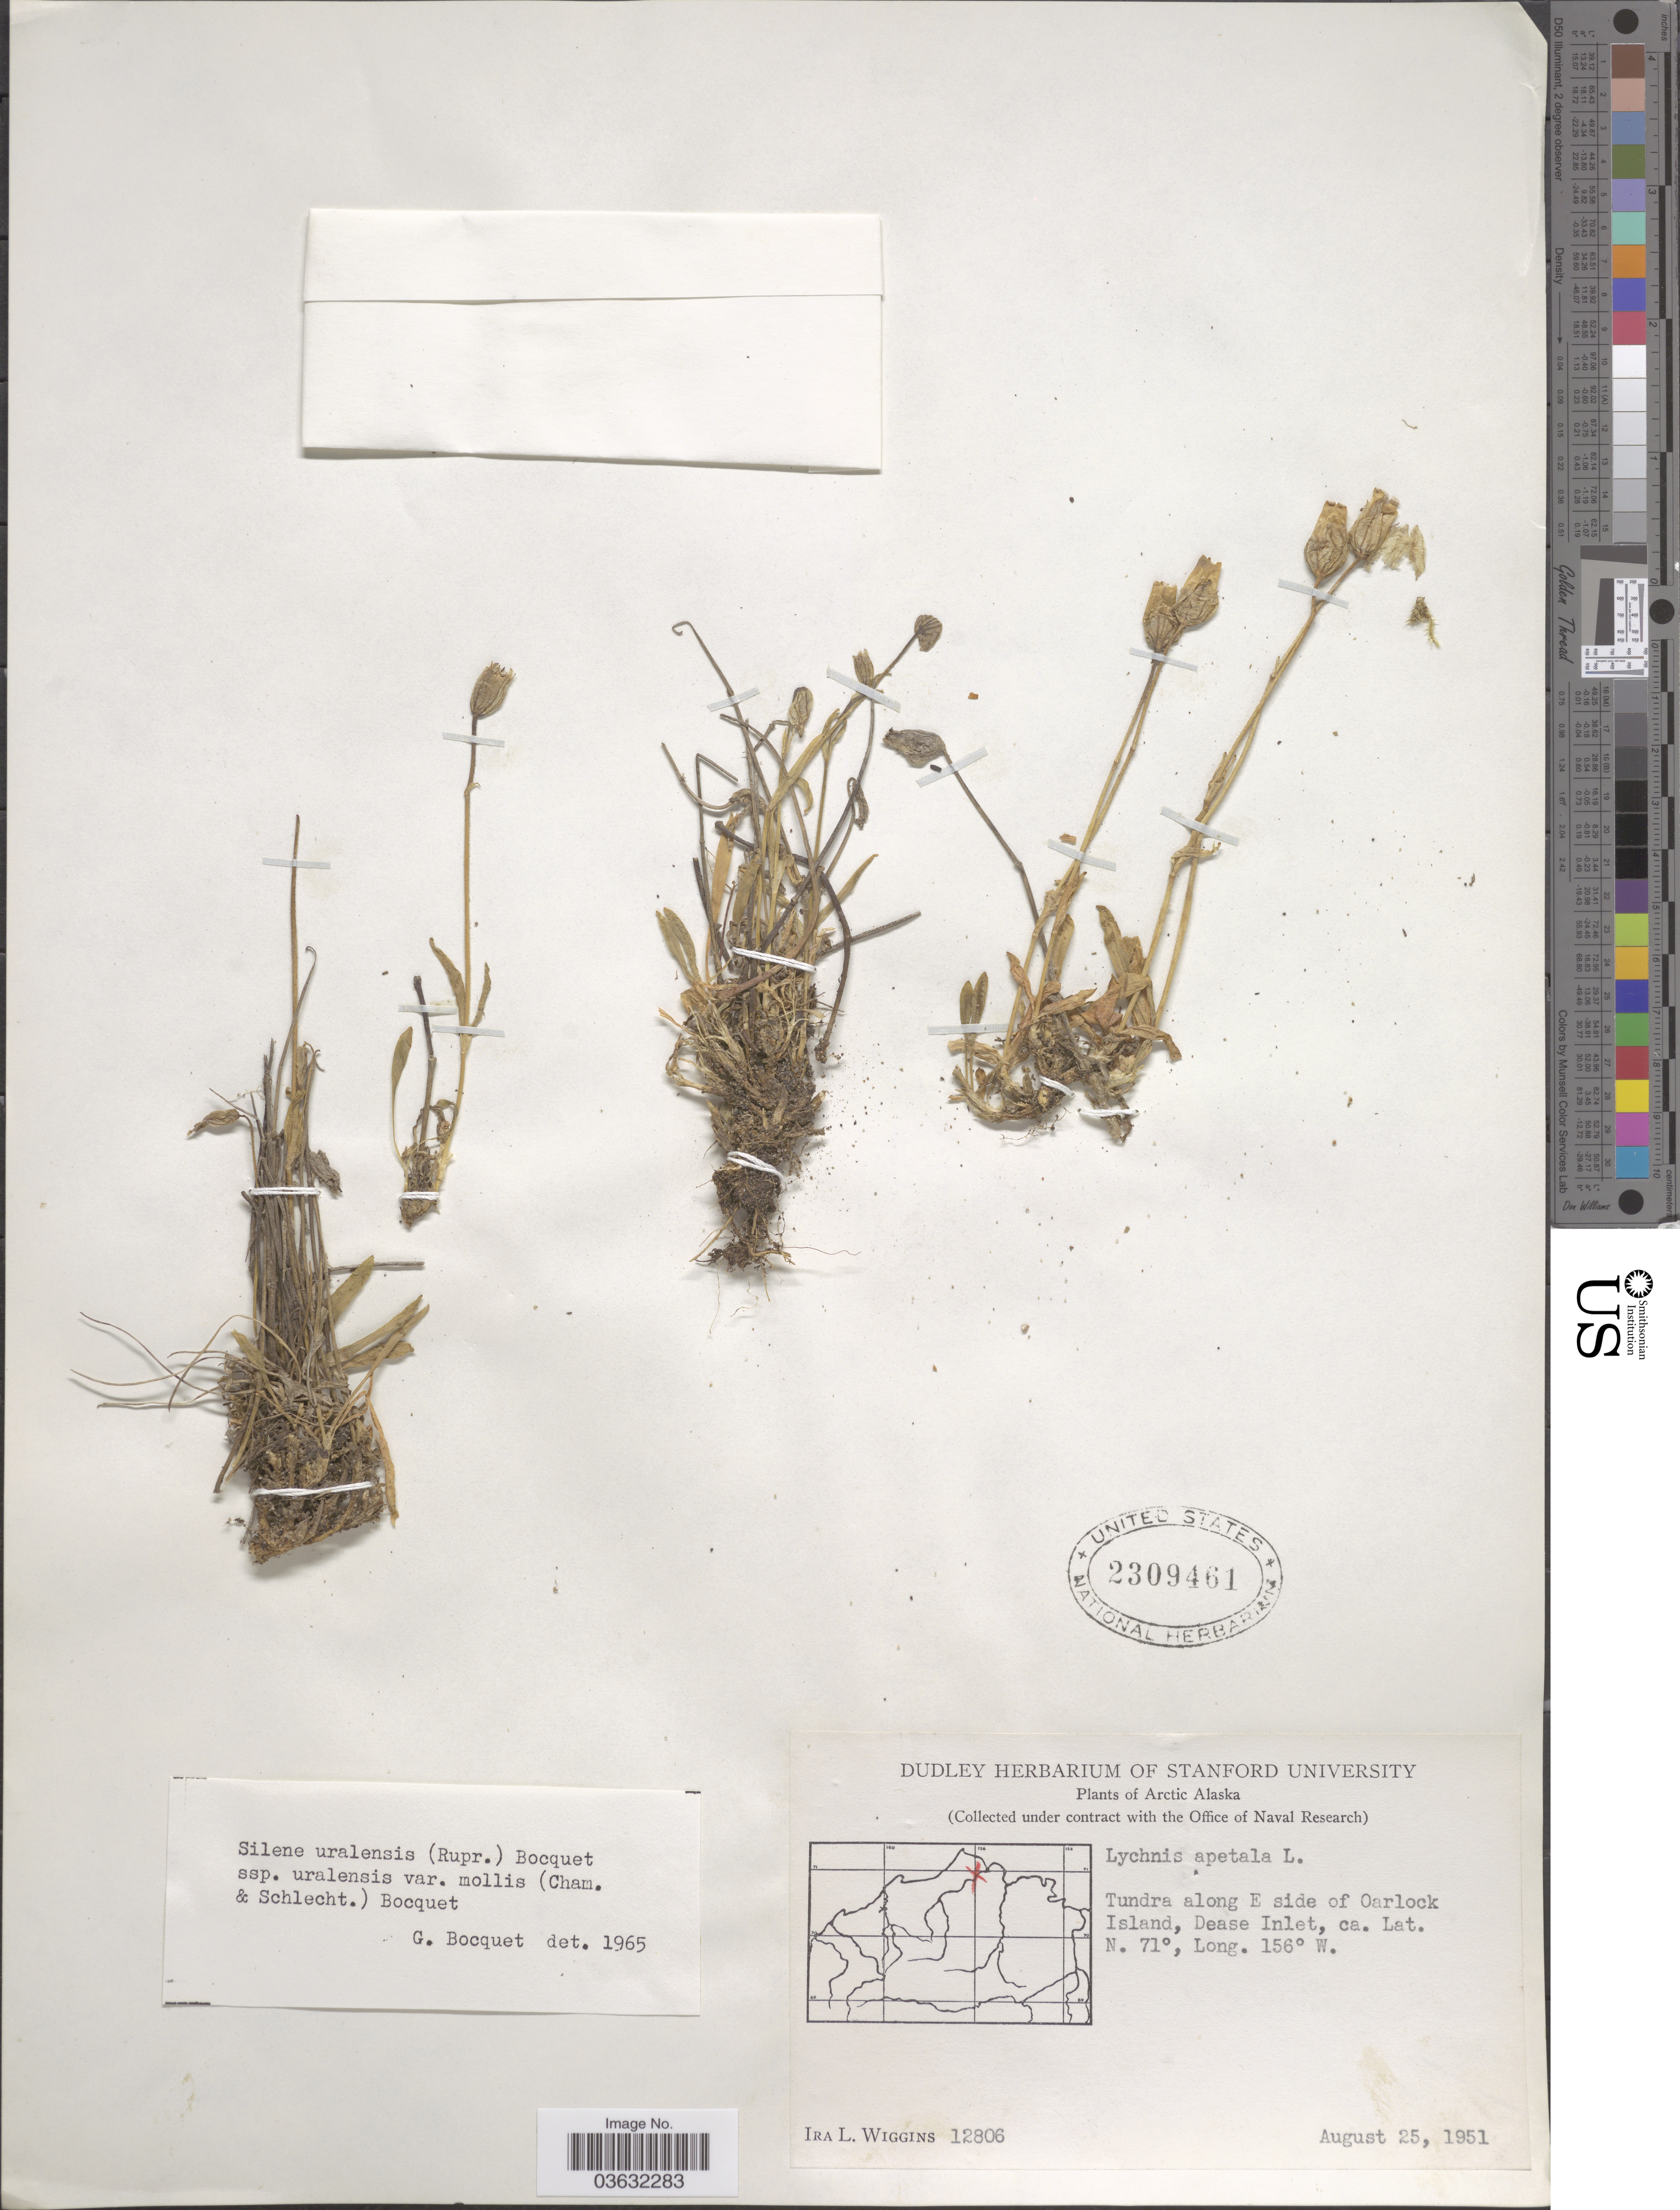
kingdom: Plantae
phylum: Tracheophyta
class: Magnoliopsida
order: Caryophyllales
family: Caryophyllaceae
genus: Silene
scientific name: Silene uralensis var. mollis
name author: (Cham. & Schltdl.) Bocquet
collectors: I. L. Wiggins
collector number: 12806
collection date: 1951-08-25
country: United States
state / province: Alaska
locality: Arctic Alaska. Tundra along E side of Oarlock Island, Dease Inlet.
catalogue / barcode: US 2309461